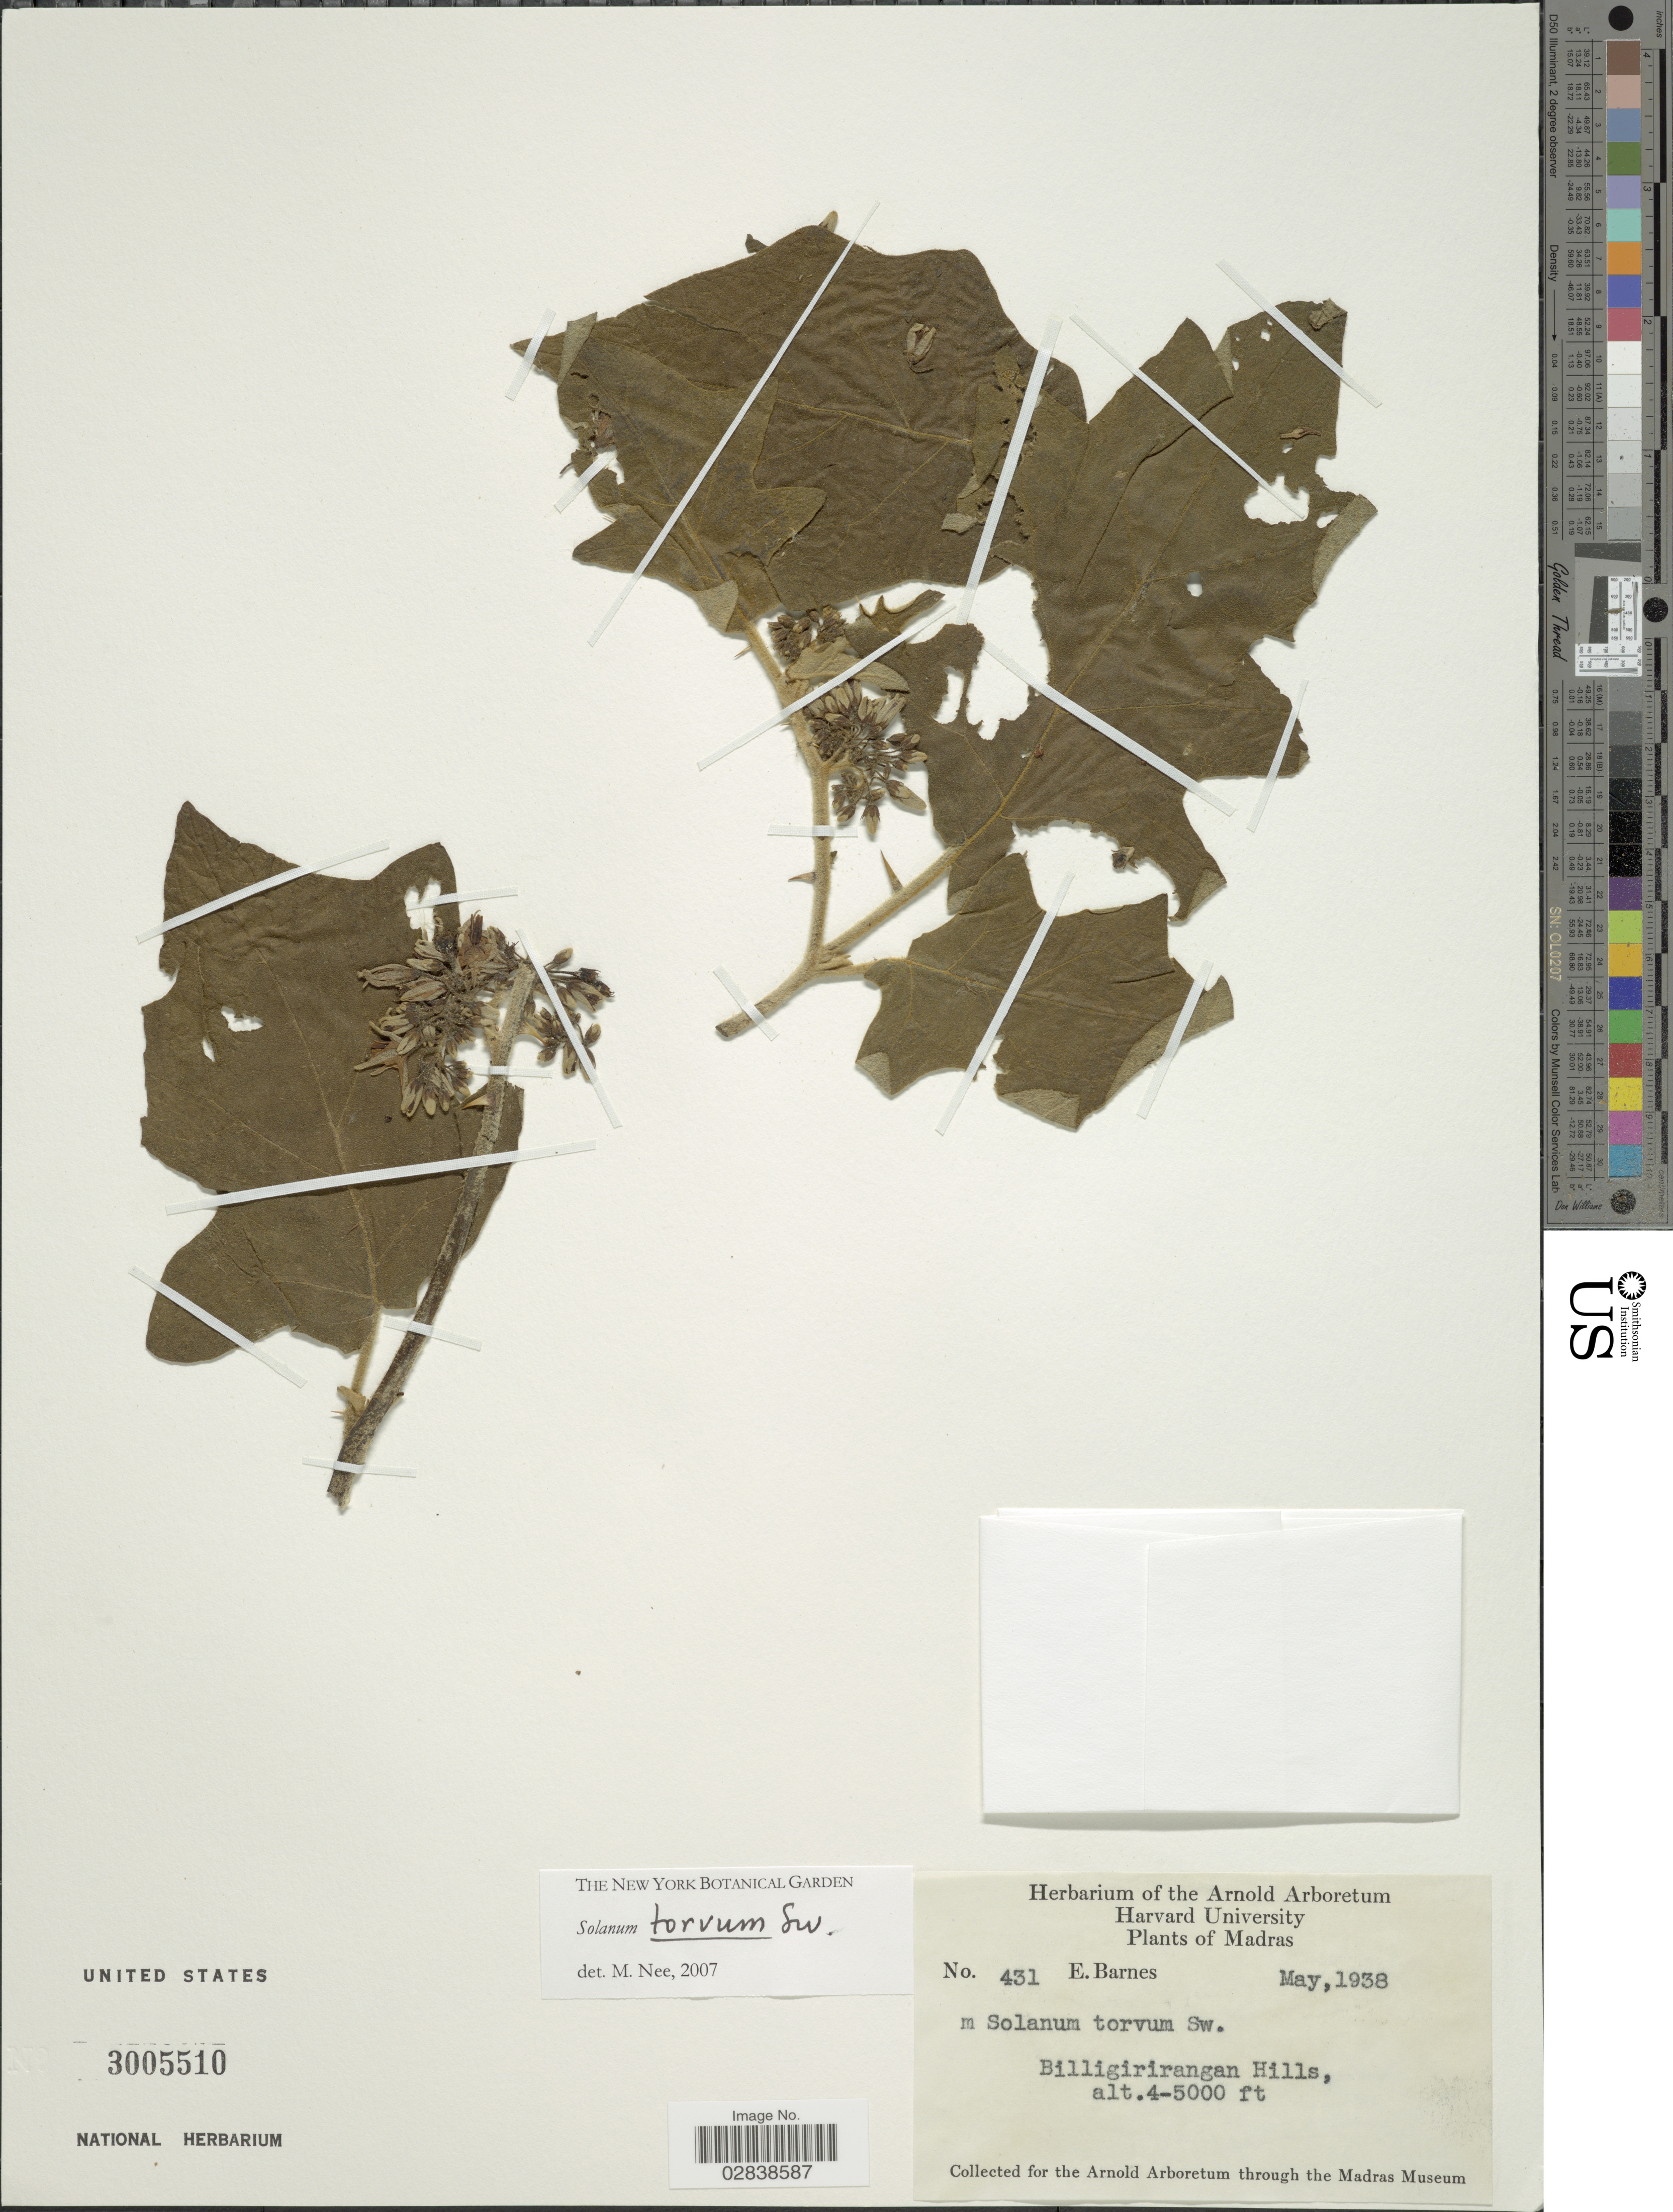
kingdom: Plantae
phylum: Tracheophyta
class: Magnoliopsida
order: Solanales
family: Solanaceae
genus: Solanum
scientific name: Solanum torvum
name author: Sw.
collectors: E. Barnes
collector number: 431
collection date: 1938-05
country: India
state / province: Karnataka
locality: Madras, Billigirirangan Hills.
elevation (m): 1219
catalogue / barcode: US 3005510